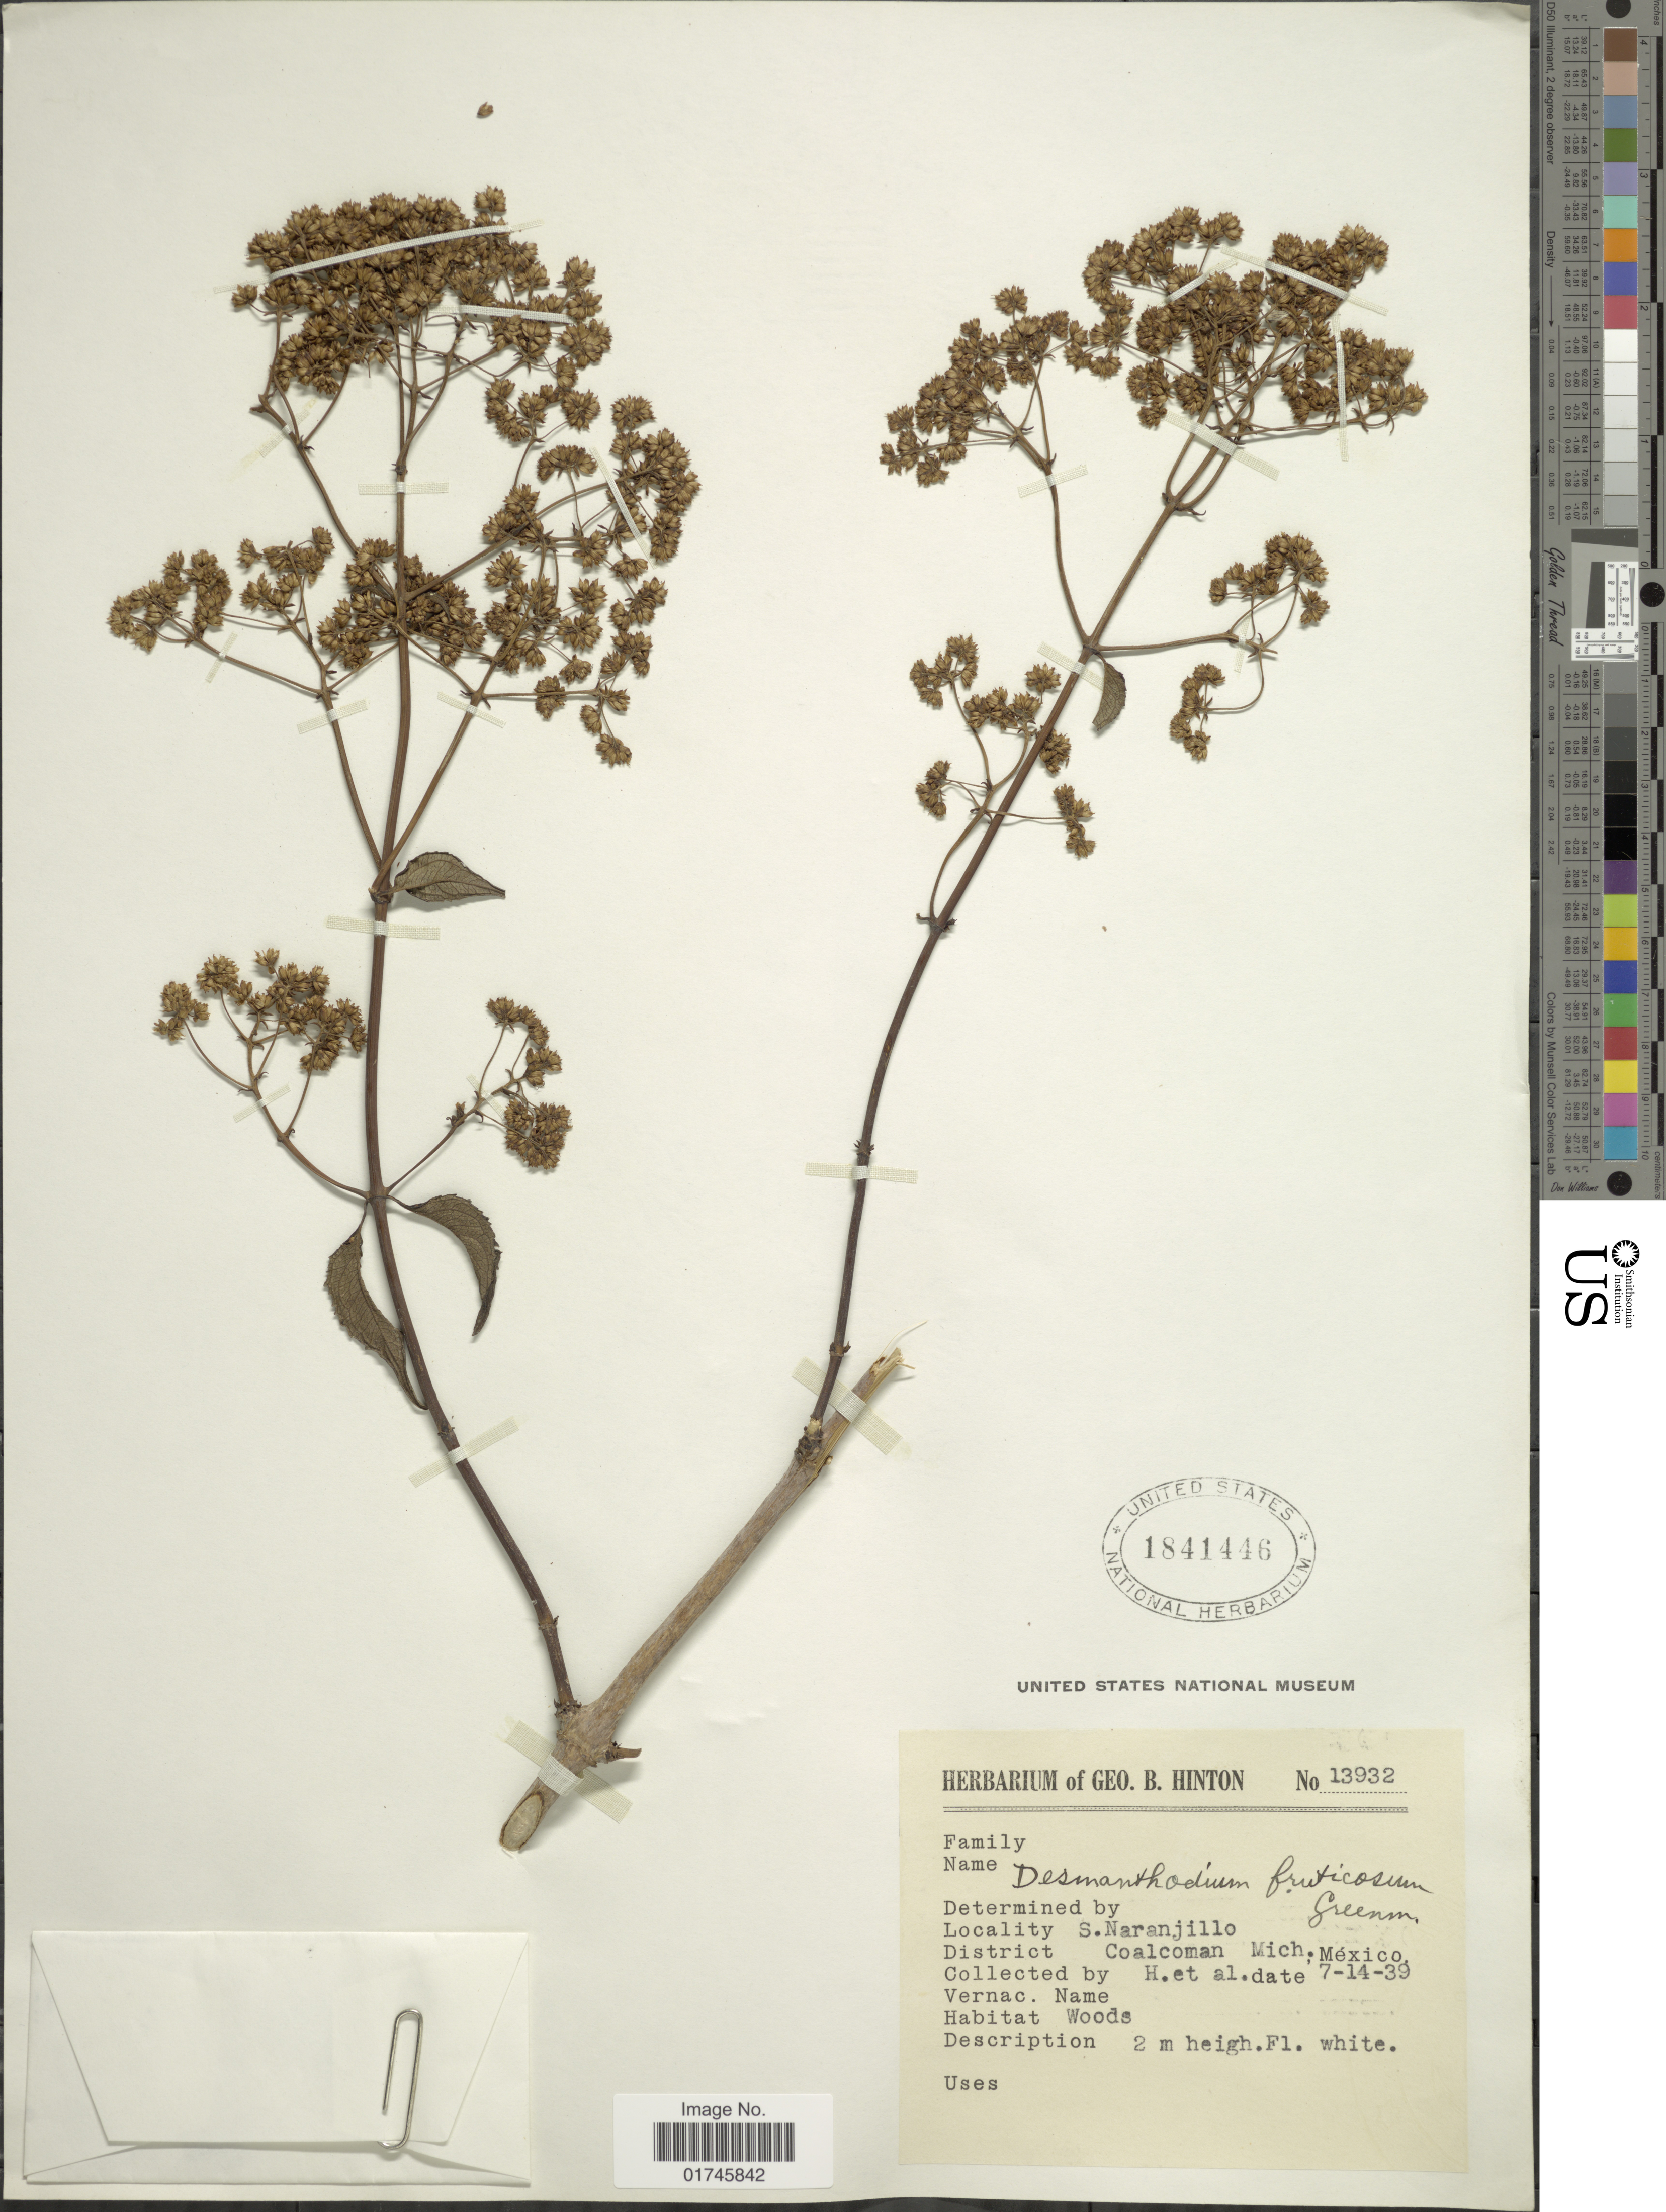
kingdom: Plantae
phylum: Tracheophyta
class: Magnoliopsida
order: Asterales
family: Asteraceae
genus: Desmanthodium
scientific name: Desmanthodium fruticosum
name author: Greenm.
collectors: G. B. Hinton & et al.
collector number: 13932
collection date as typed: Transcribed d/m/y: 14/7/39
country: Mexico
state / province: Michoacán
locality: S. Naranjillo, Coalcoman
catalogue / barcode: US 1841446